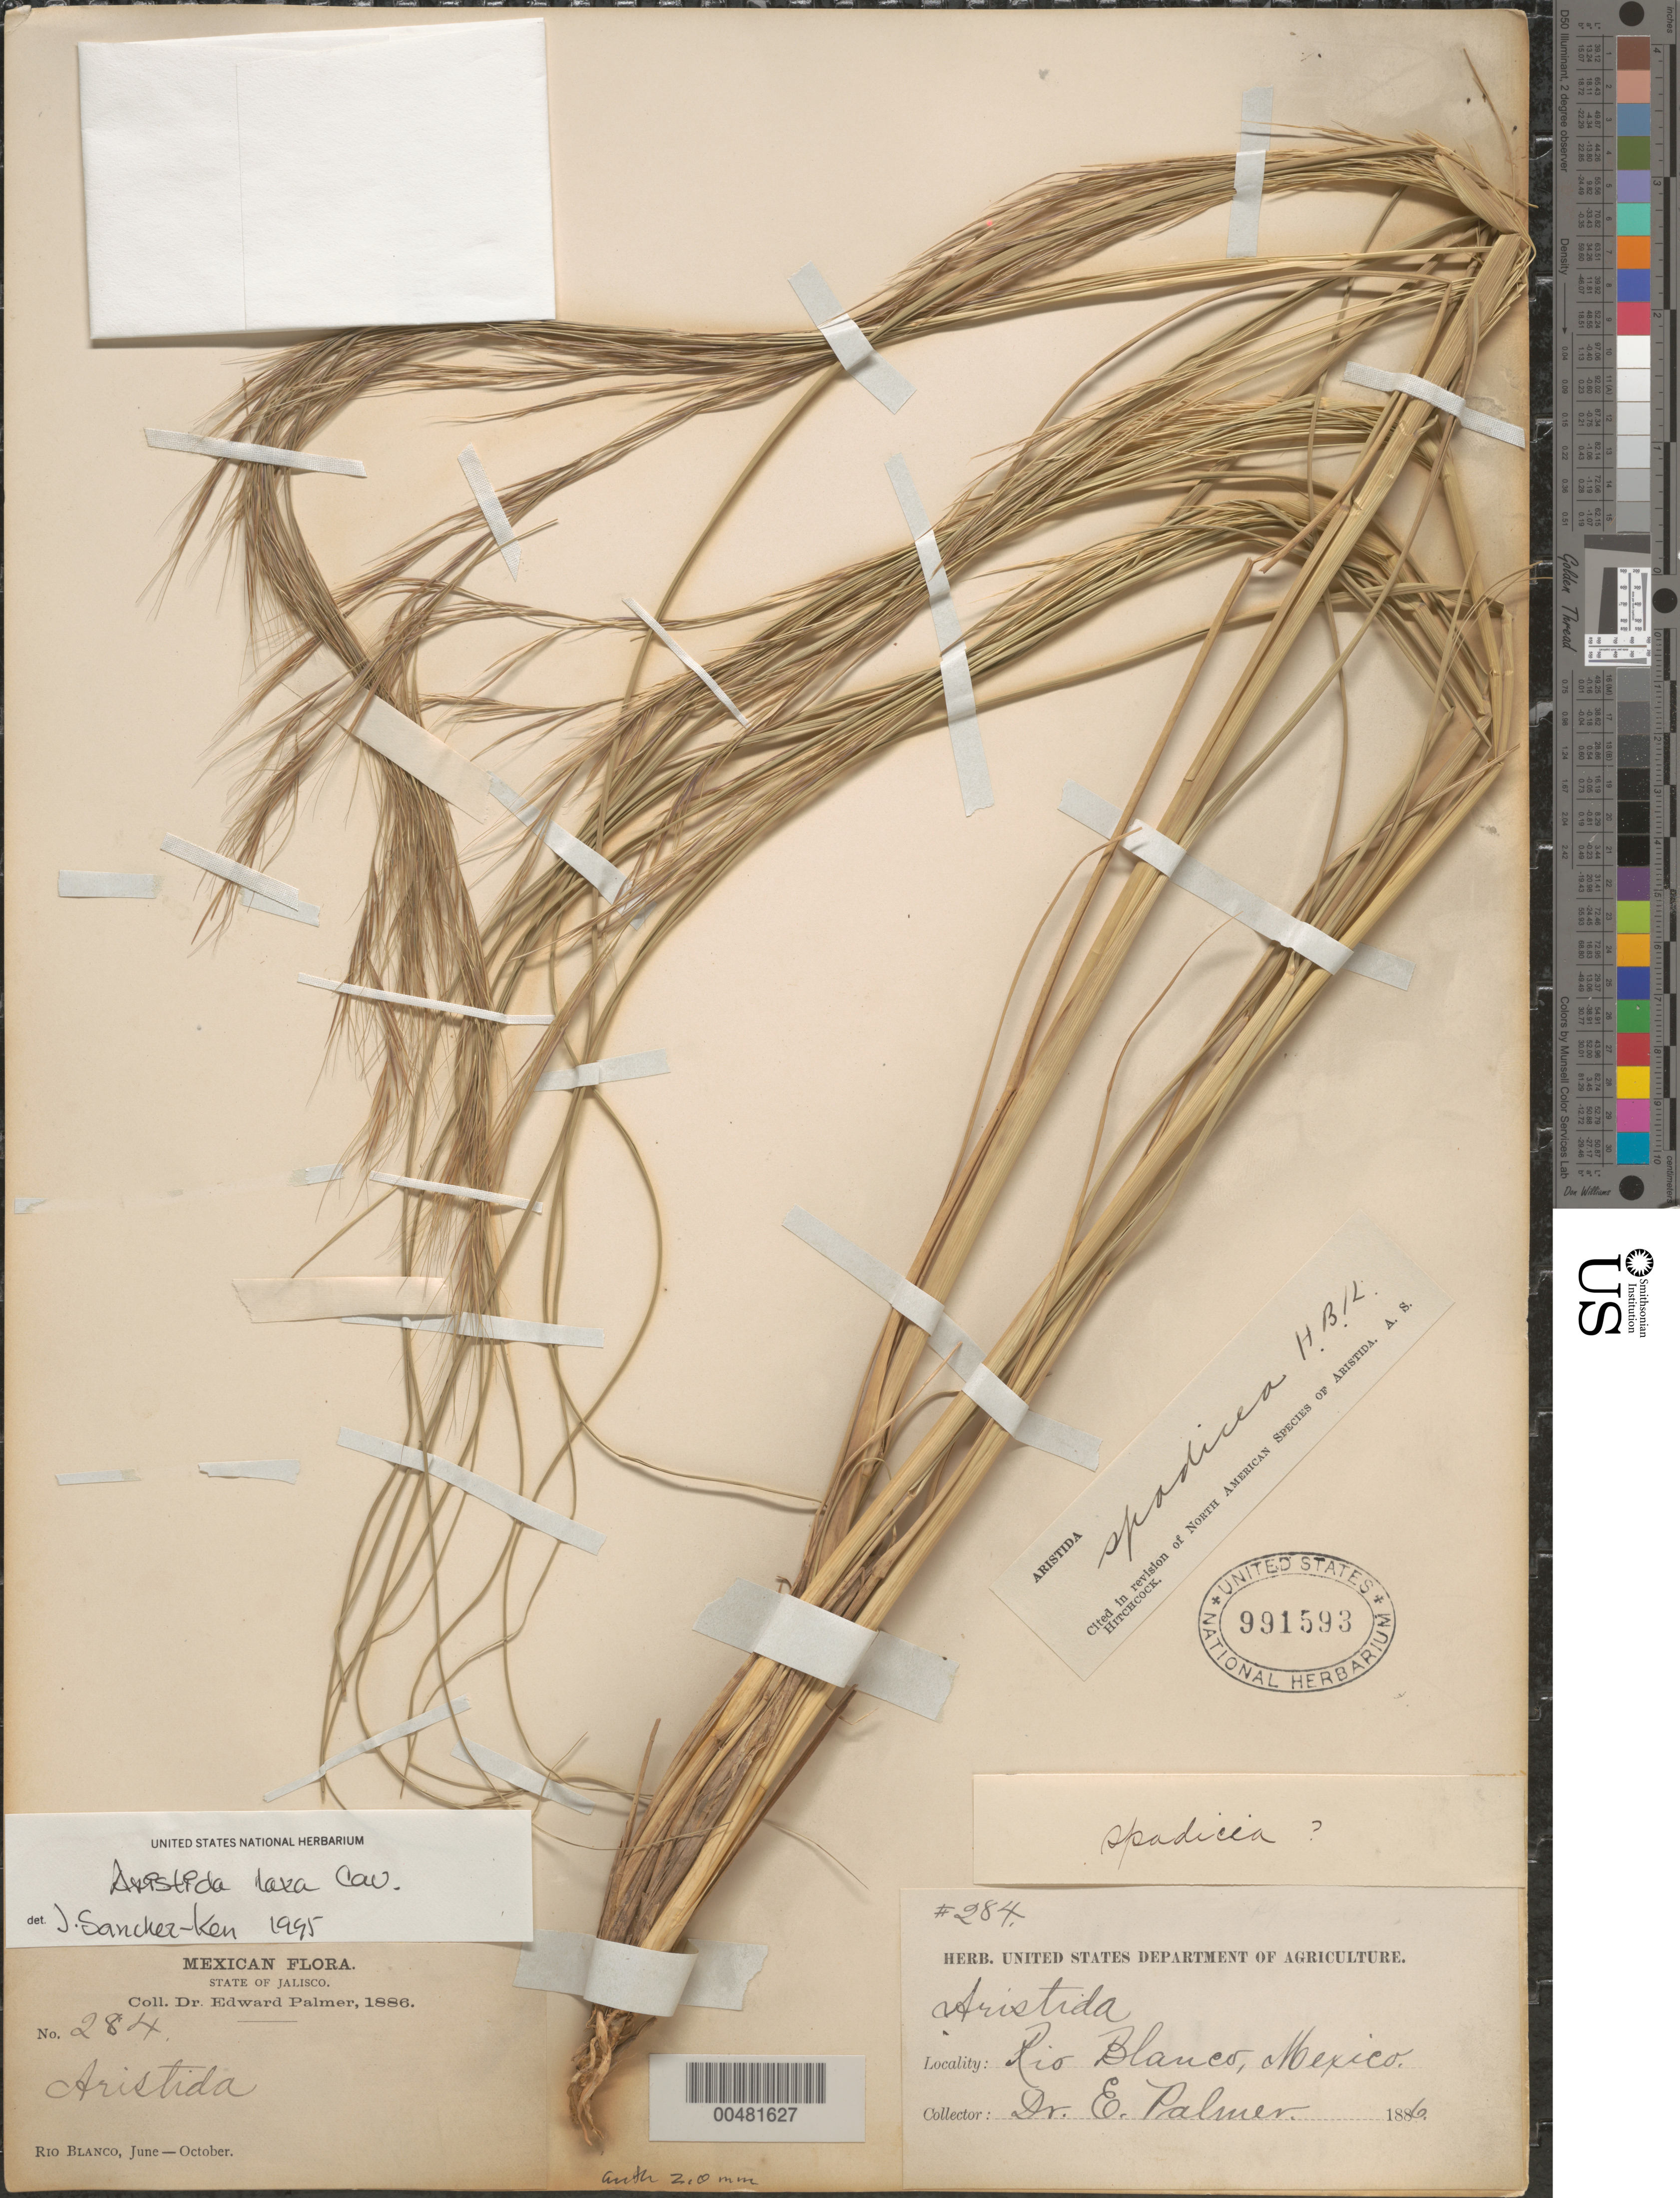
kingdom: Plantae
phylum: Tracheophyta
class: Liliopsida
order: Poales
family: Poaceae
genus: Aristida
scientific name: Aristida laxa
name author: Cav.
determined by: Sánchez-Ken, J. G.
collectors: E. Palmer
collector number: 284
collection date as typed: Jun 1886 to Oct 1886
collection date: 1886-06/1886-10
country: Mexico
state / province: Jalisco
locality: Rio Blanco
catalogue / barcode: US 991593